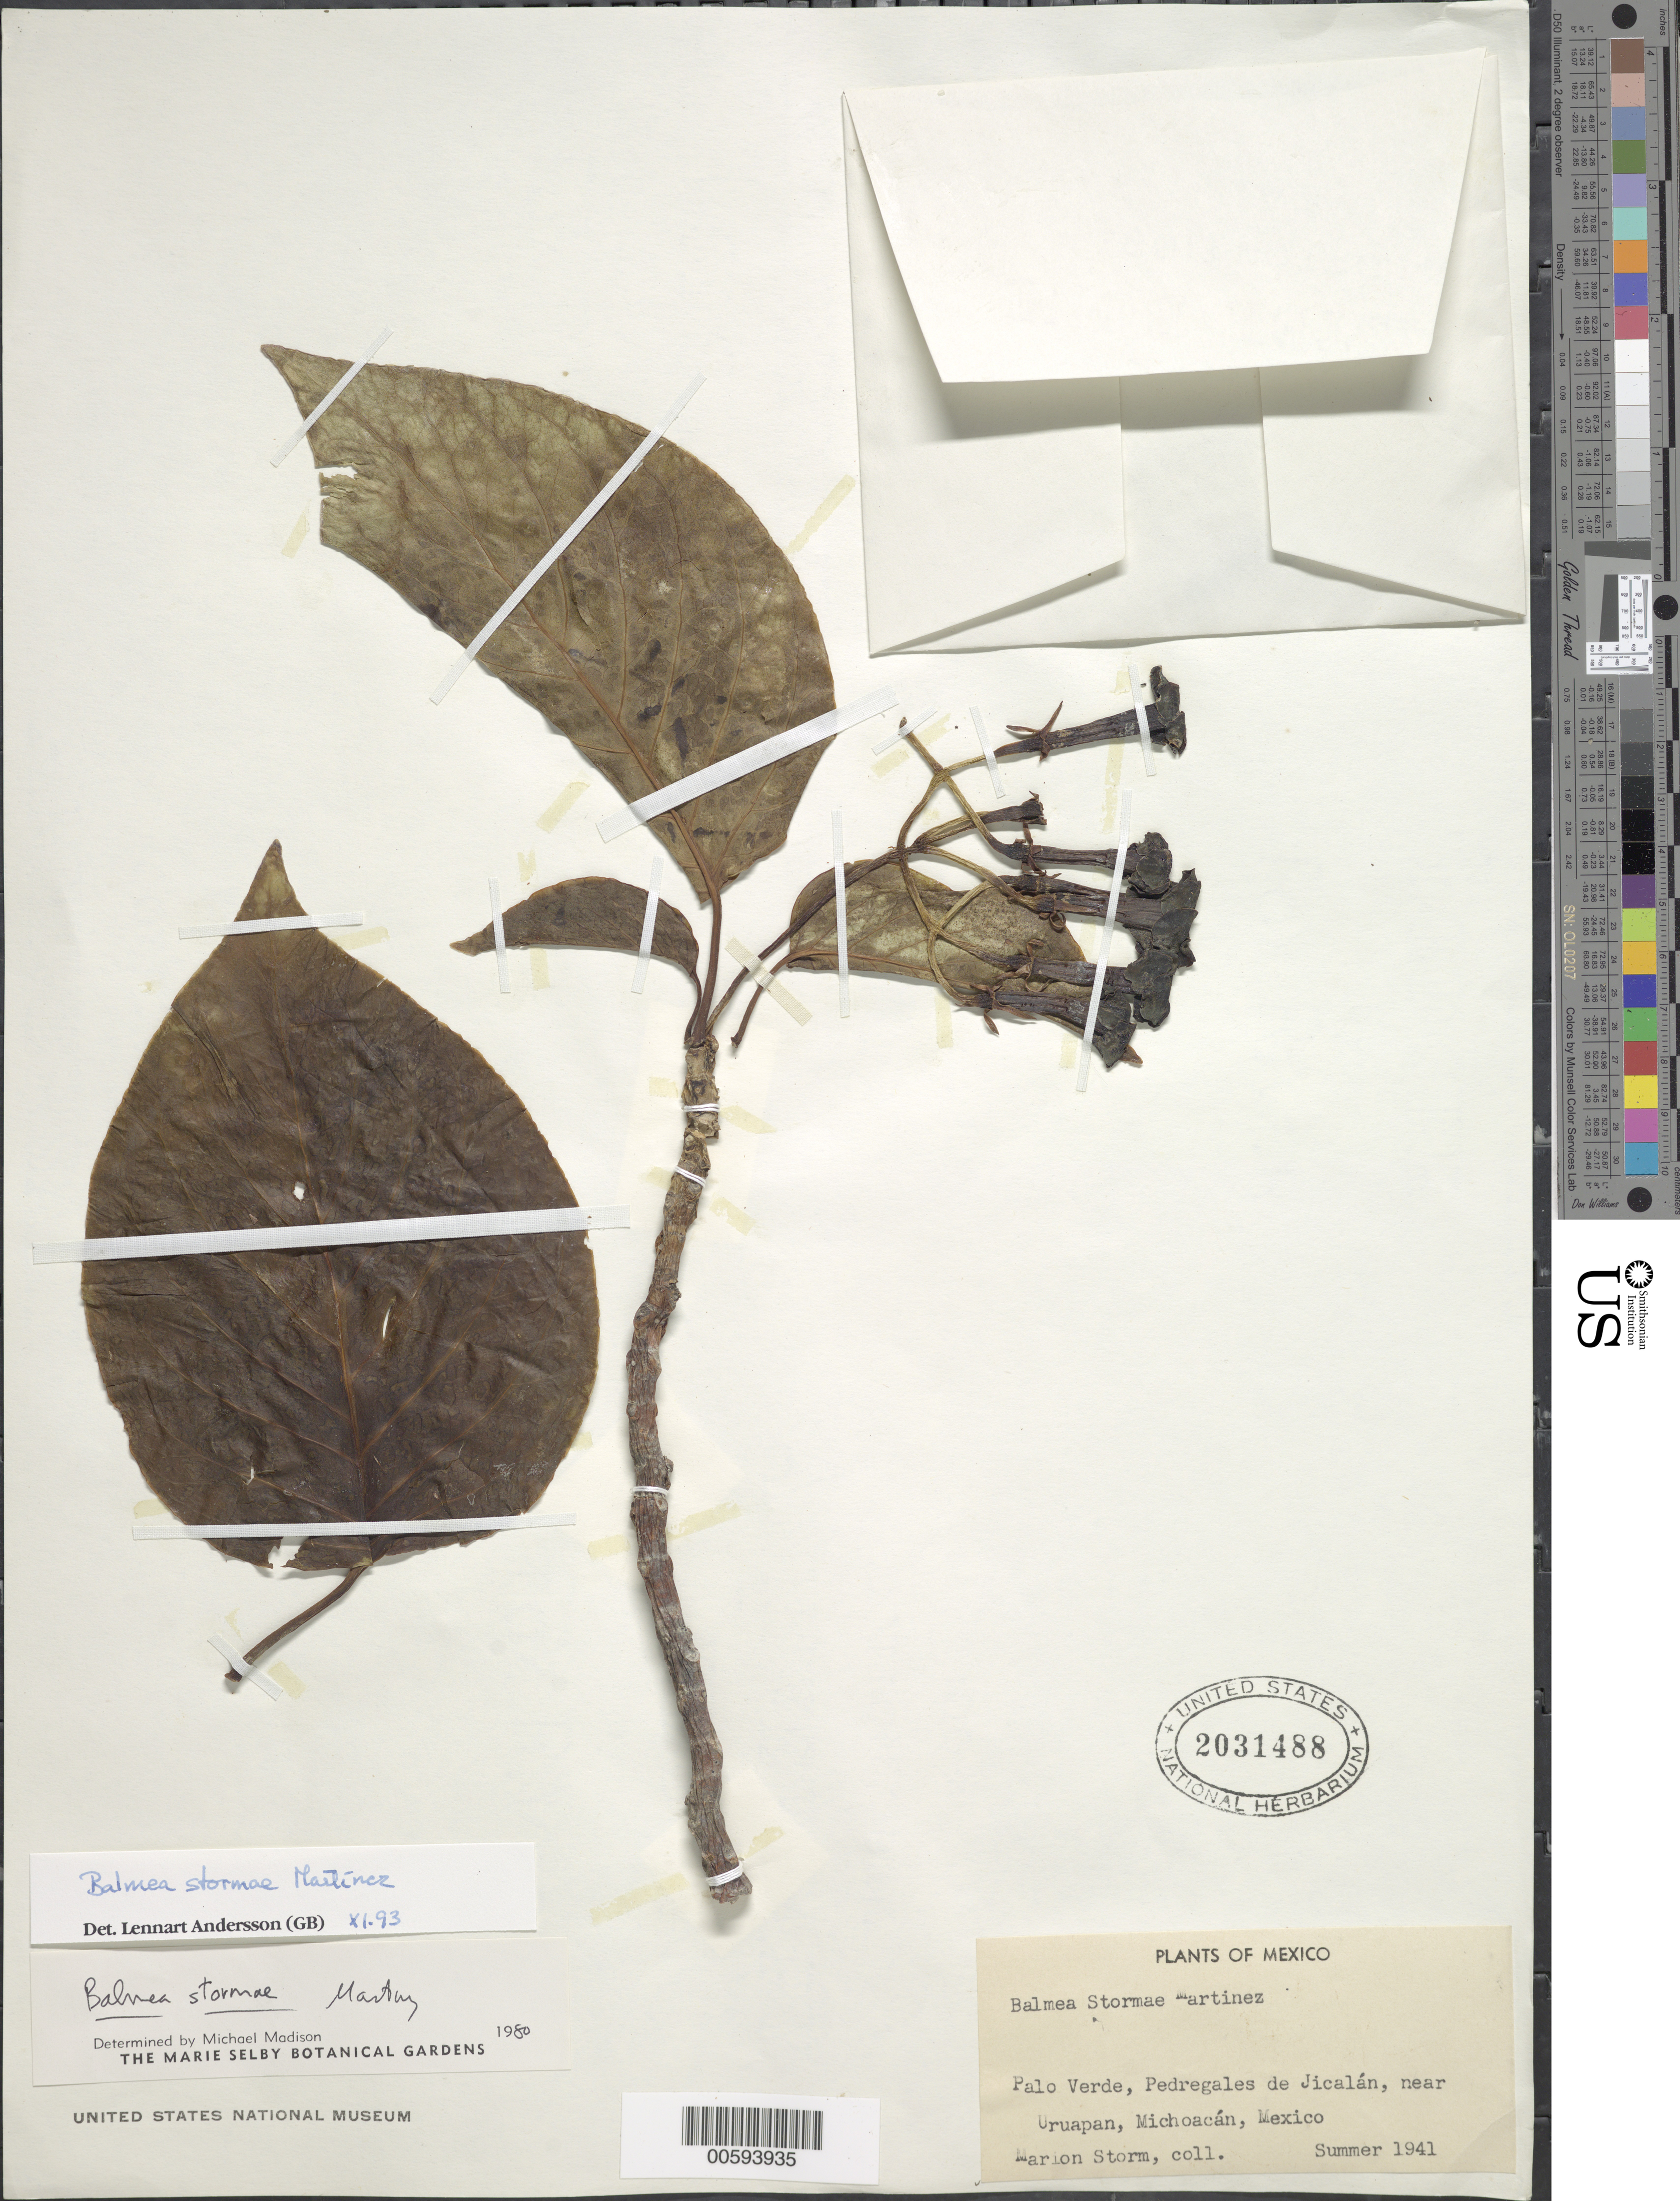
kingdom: Plantae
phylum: Tracheophyta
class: Magnoliopsida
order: Gentianales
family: Rubiaceae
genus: Balmea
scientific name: Balmea stormae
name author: Martínez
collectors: M. Storm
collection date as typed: Sum 1941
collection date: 1941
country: Mexico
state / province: Michoacán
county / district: Uruapan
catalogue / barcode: US 2031488